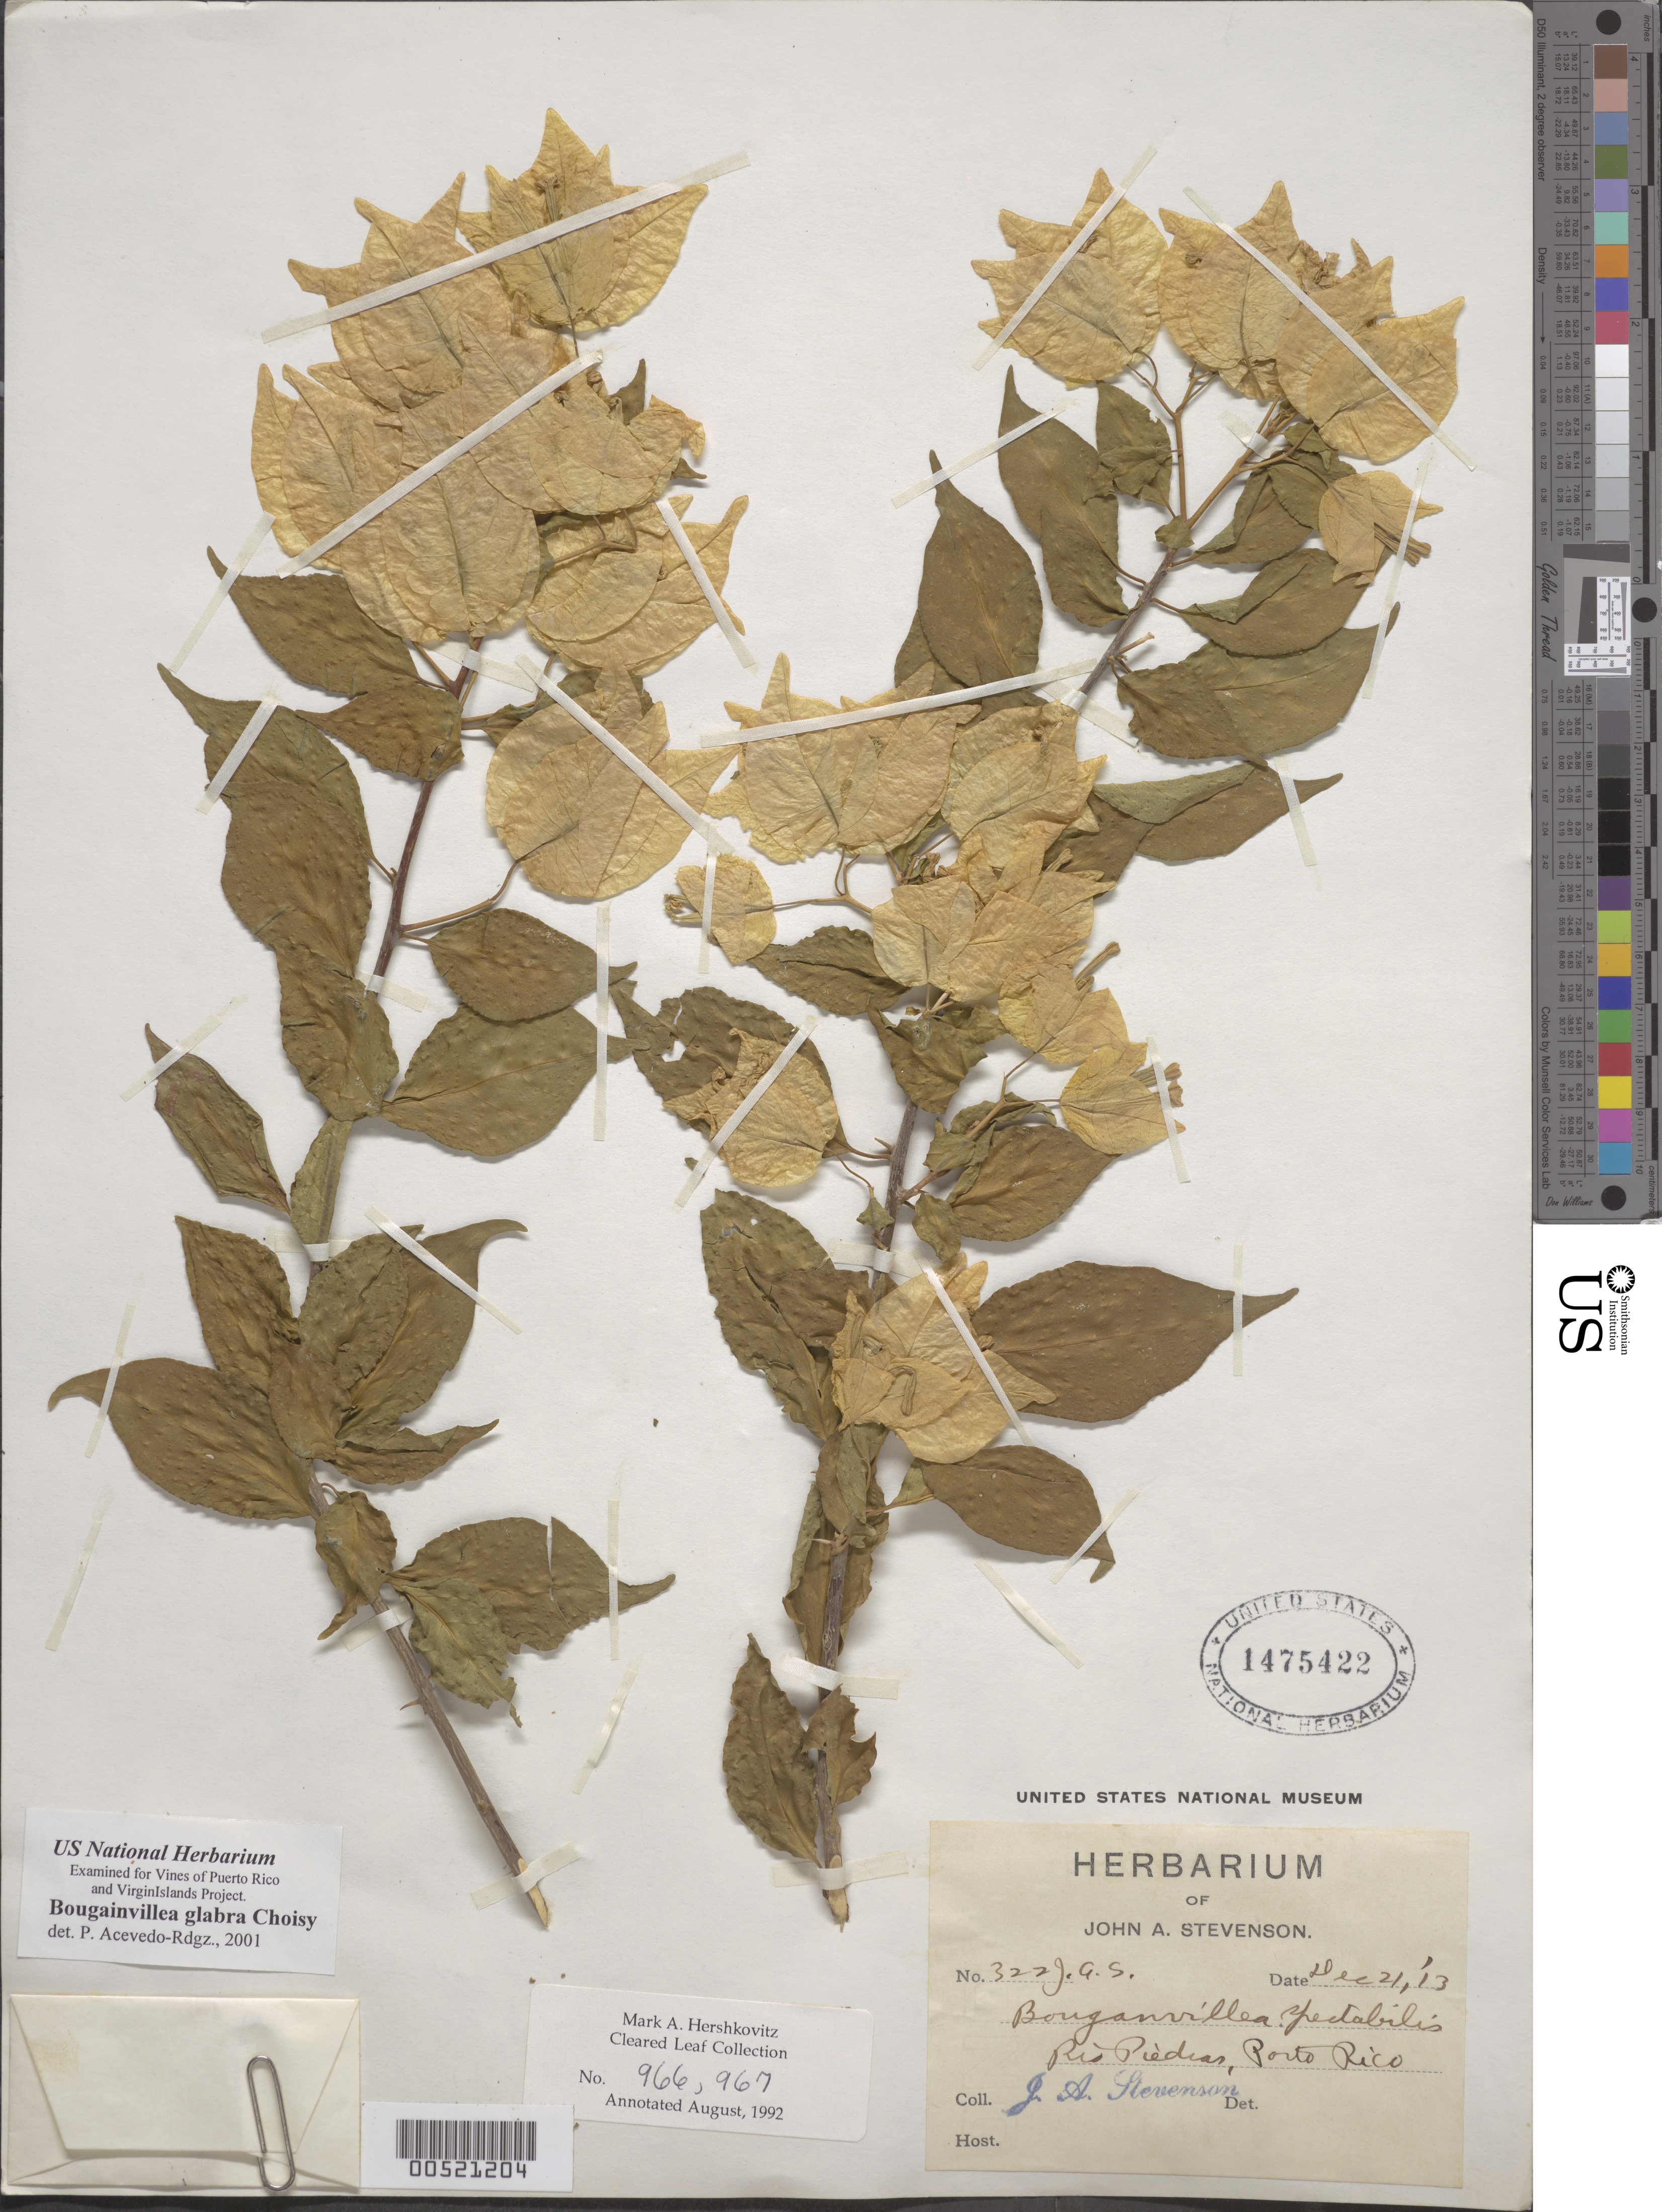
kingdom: Plantae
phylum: Tracheophyta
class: Magnoliopsida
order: Caryophyllales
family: Nyctaginaceae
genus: Bougainvillea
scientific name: Bougainvillea spectabilis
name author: Willd.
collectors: J. Stevenson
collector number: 322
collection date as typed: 21 Dec 1913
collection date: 1913-12-21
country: Puerto Rico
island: Greater Antilles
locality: Rio Piedras.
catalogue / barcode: US 1475422